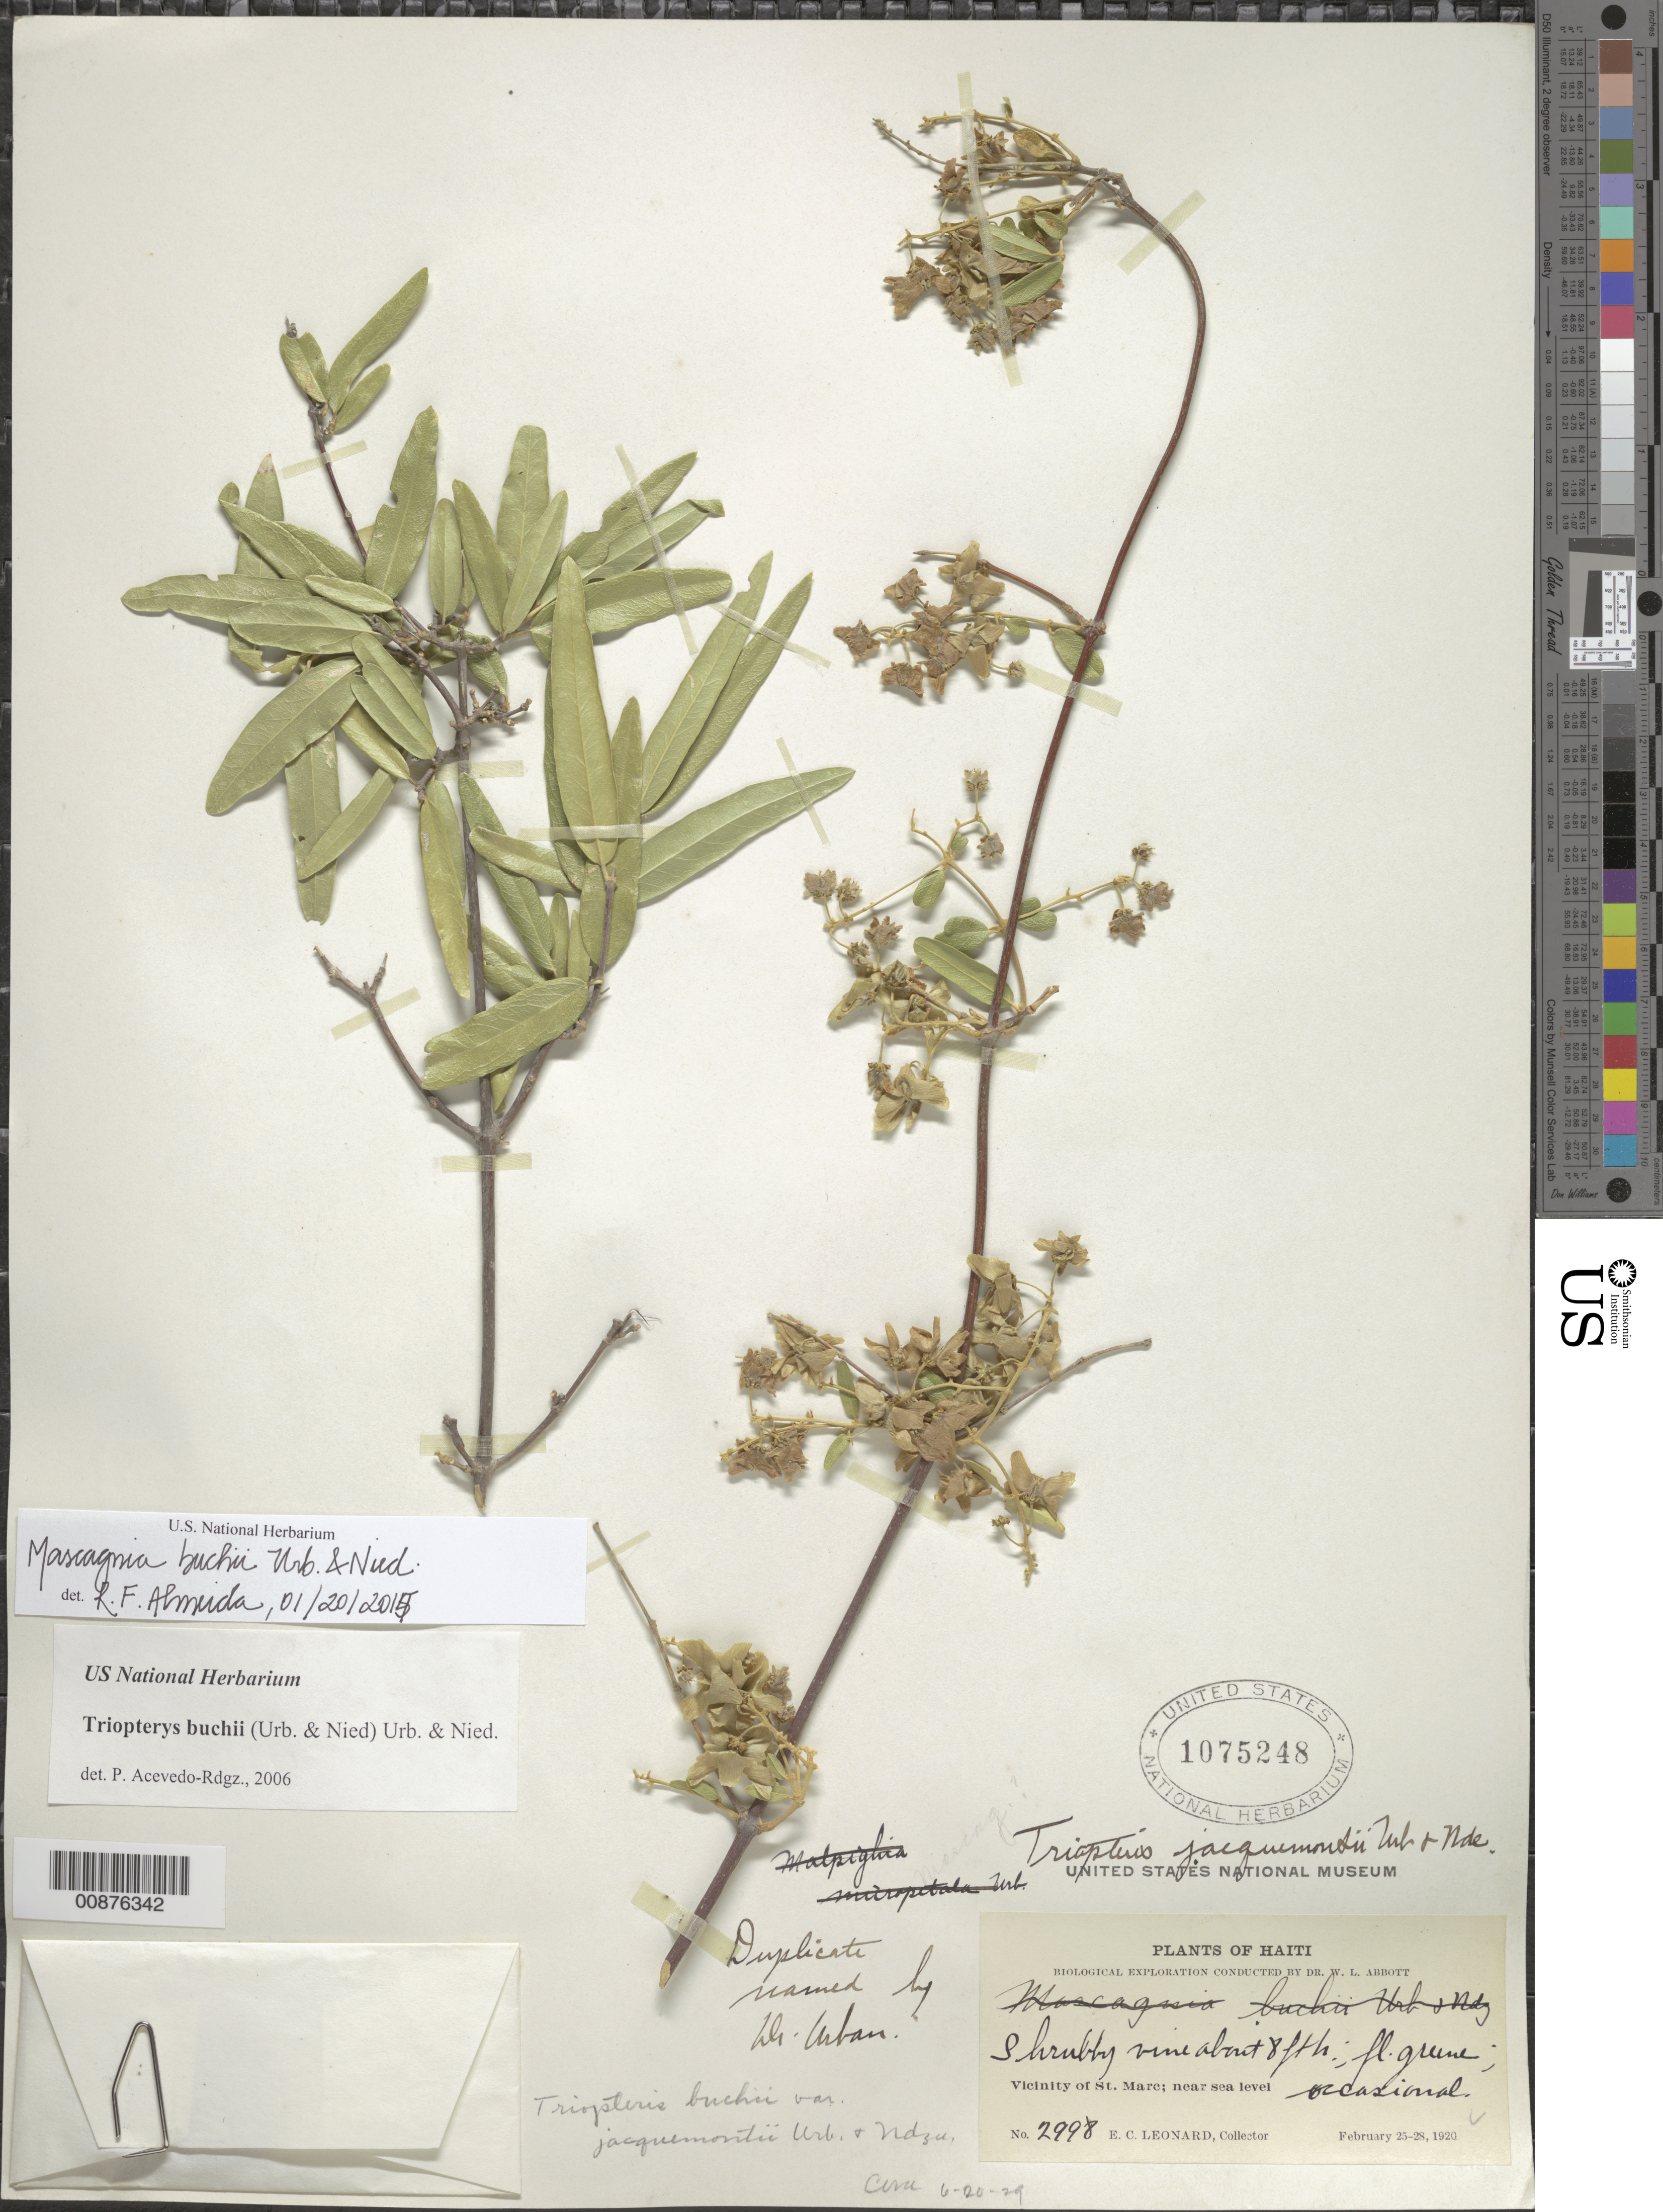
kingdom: Plantae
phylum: Tracheophyta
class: Magnoliopsida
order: Malpighiales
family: Malpighiaceae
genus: Mascagnia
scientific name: Mascagnia buchii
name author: Urb. & Nied.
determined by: De Almeida, R. F., (HUEFS), Universidade Estadual de Feira de Santana (BRAZIL)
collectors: E. C. Leonard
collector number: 2998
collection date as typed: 23 Feb 1920 to 28 Feb 1920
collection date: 1920-02-23/1920-02-28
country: Haiti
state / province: Artibonite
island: Hispaniola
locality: Vicinity of St. Marc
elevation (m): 0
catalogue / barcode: US 1075248